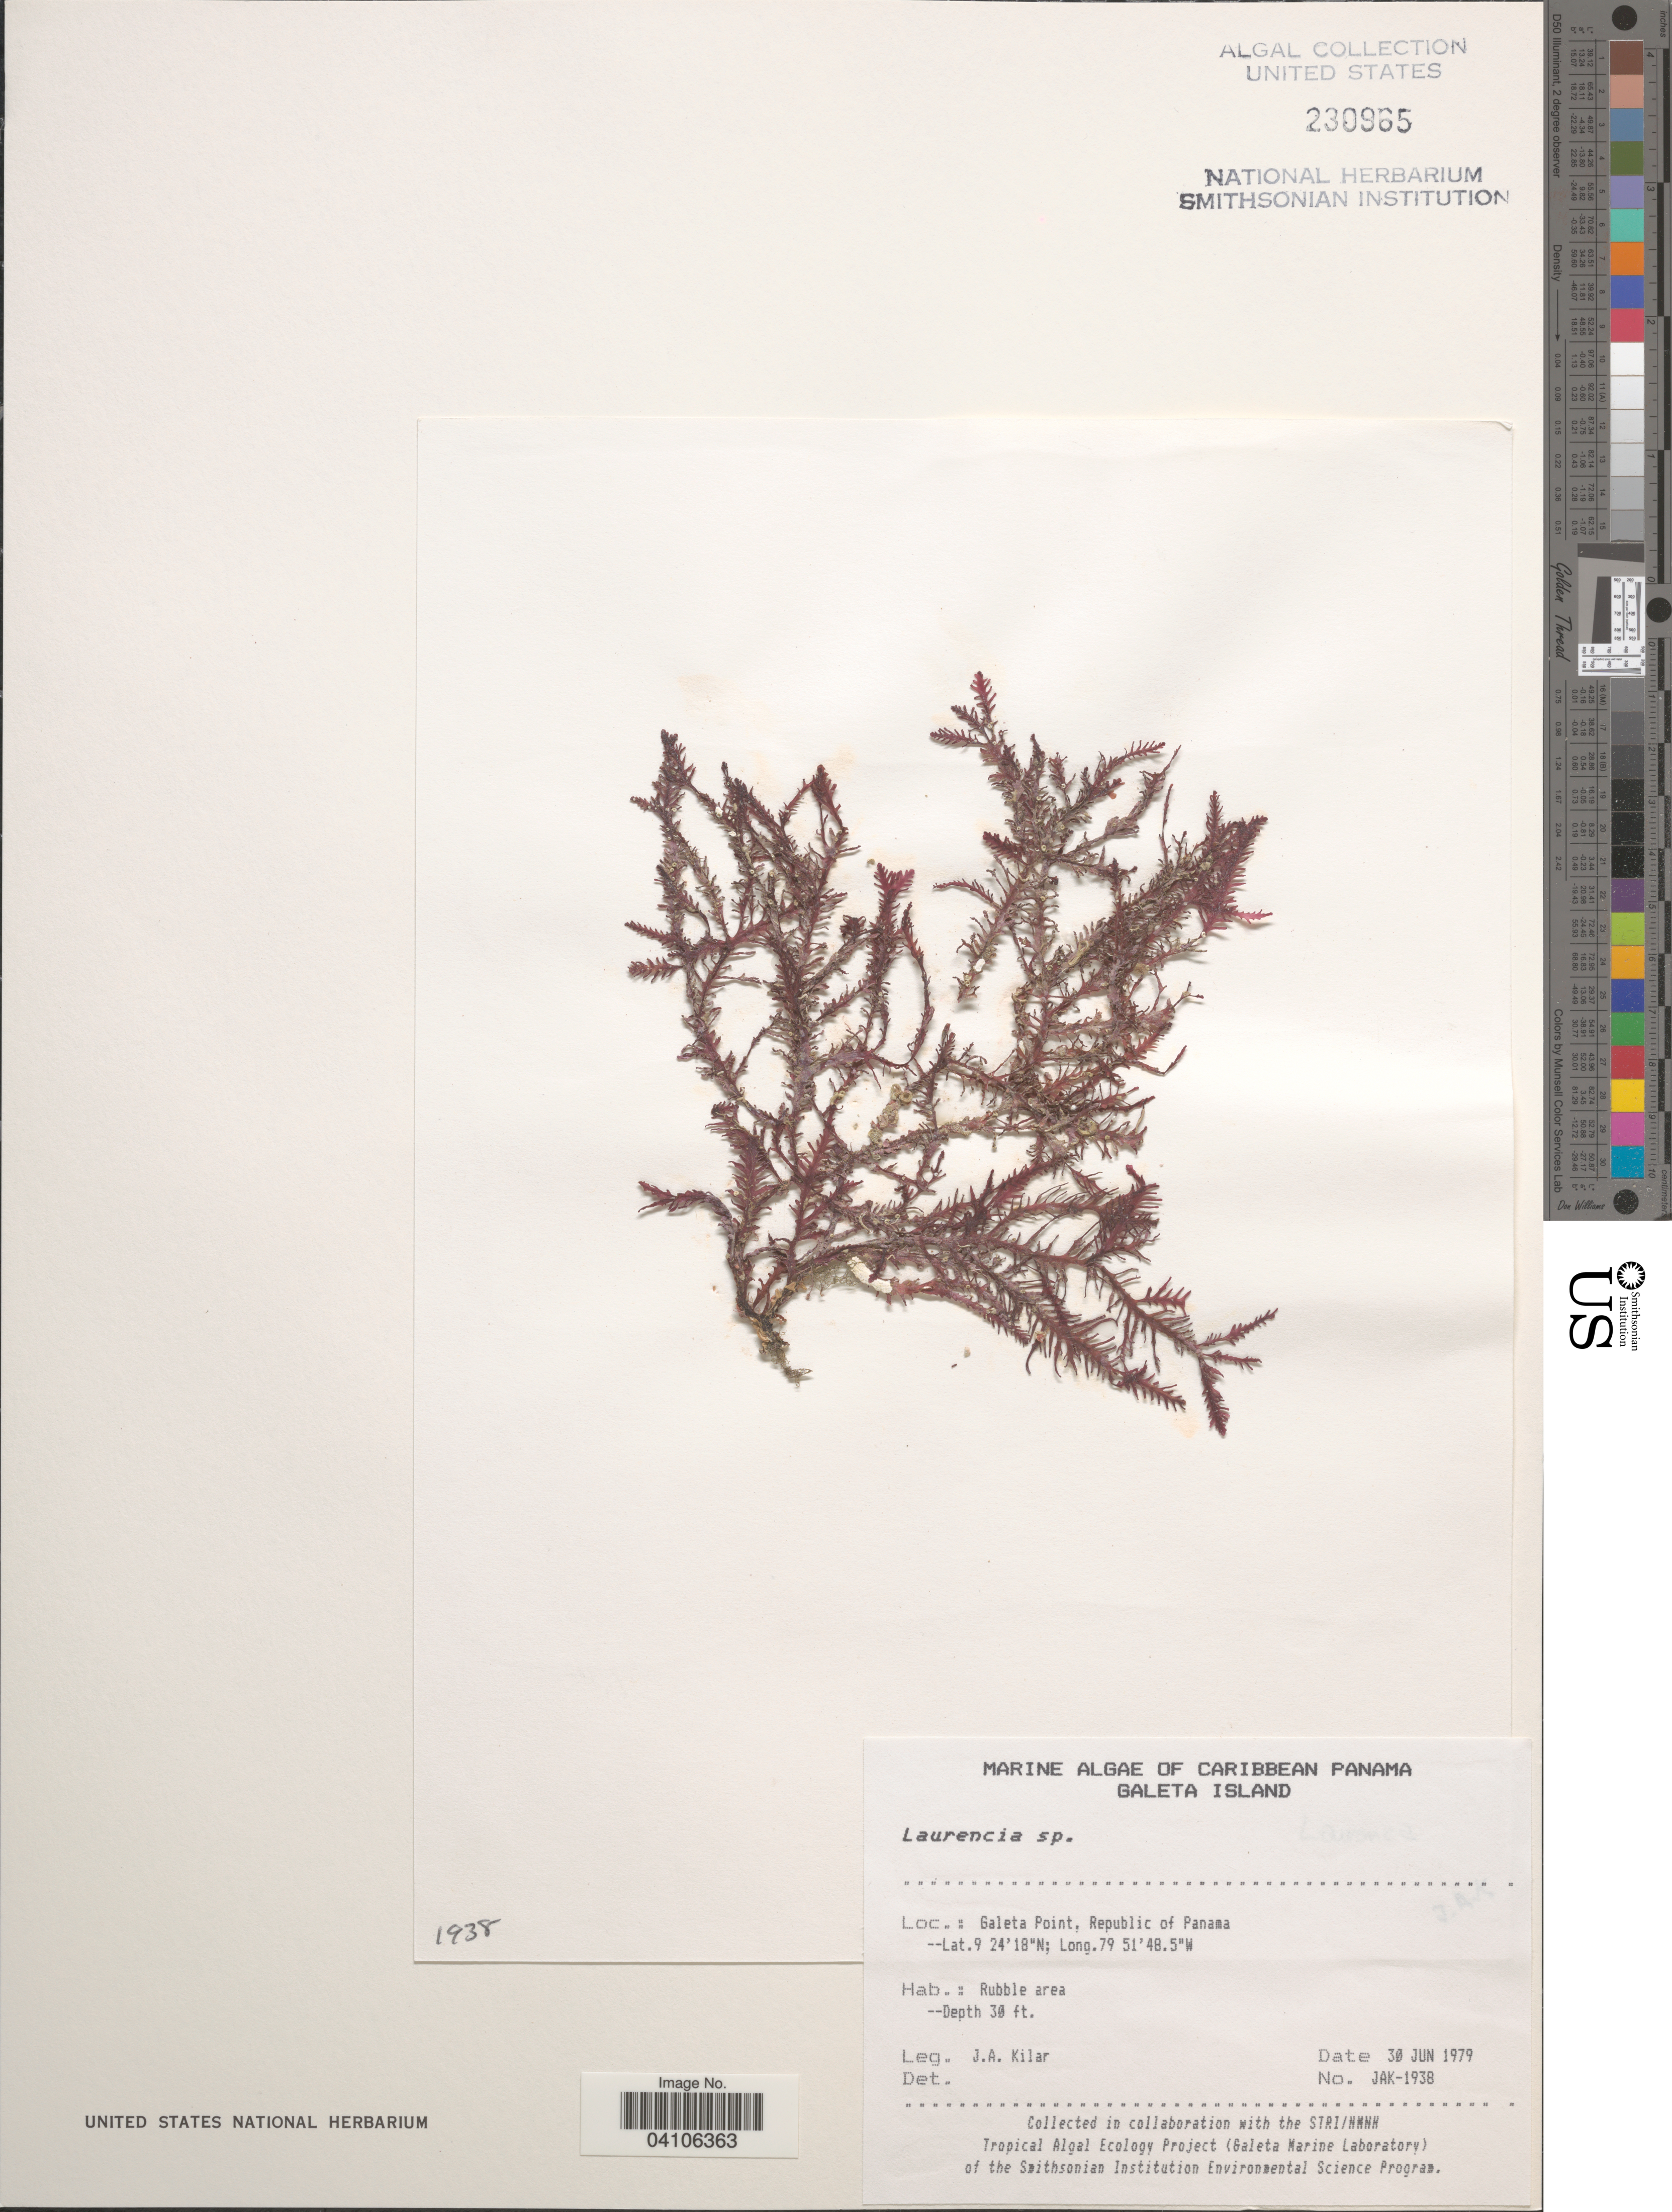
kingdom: Plantae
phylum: Rhodophyta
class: Florideophyceae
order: Ceramiales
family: Rhodomelaceae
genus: Laurencia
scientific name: Laurencia sp.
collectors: J. A. Kilar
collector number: JAK-1938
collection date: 1979-06-30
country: Panama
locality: Caribbean Panama. Galeta Island. Galeta Point, Republic of Panama.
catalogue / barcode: US 230965